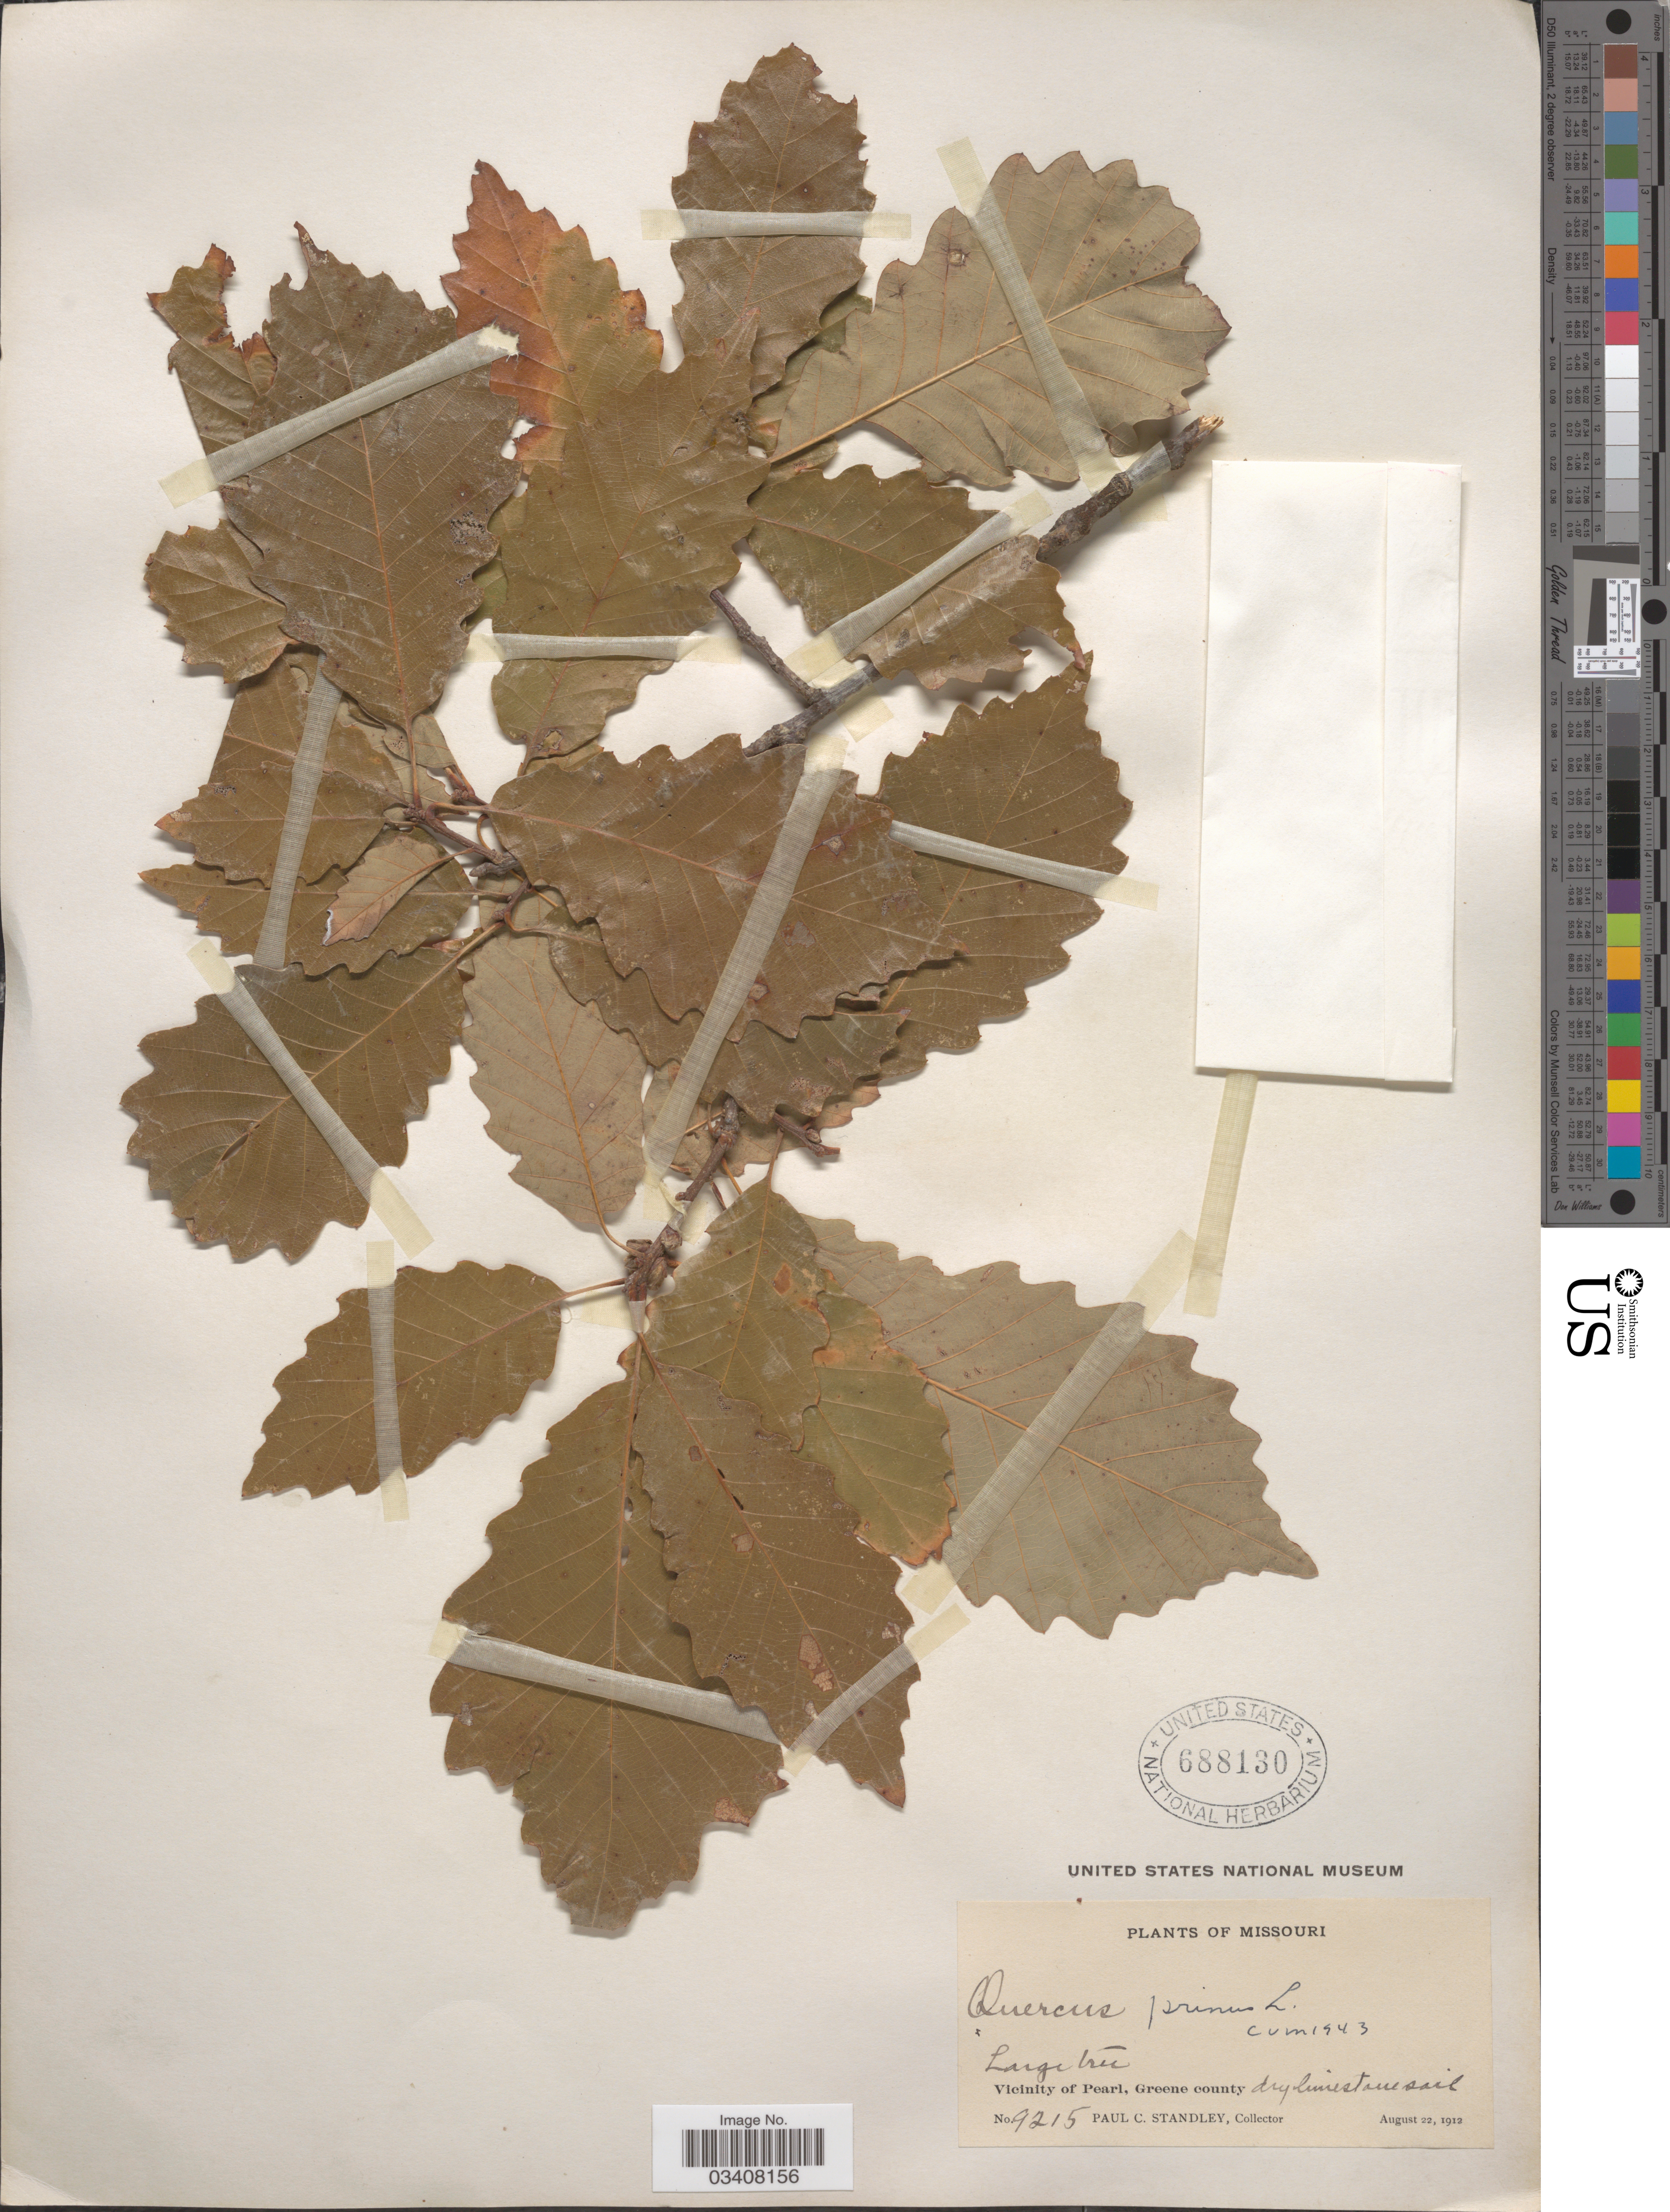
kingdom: Plantae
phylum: Tracheophyta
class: Magnoliopsida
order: Fagales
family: Fagaceae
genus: Quercus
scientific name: Quercus prinus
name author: L.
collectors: P. C. Standley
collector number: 9215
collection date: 1912-08-22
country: United States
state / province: Missouri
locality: Vicinity of Pearl, Greene county.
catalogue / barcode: US 688130